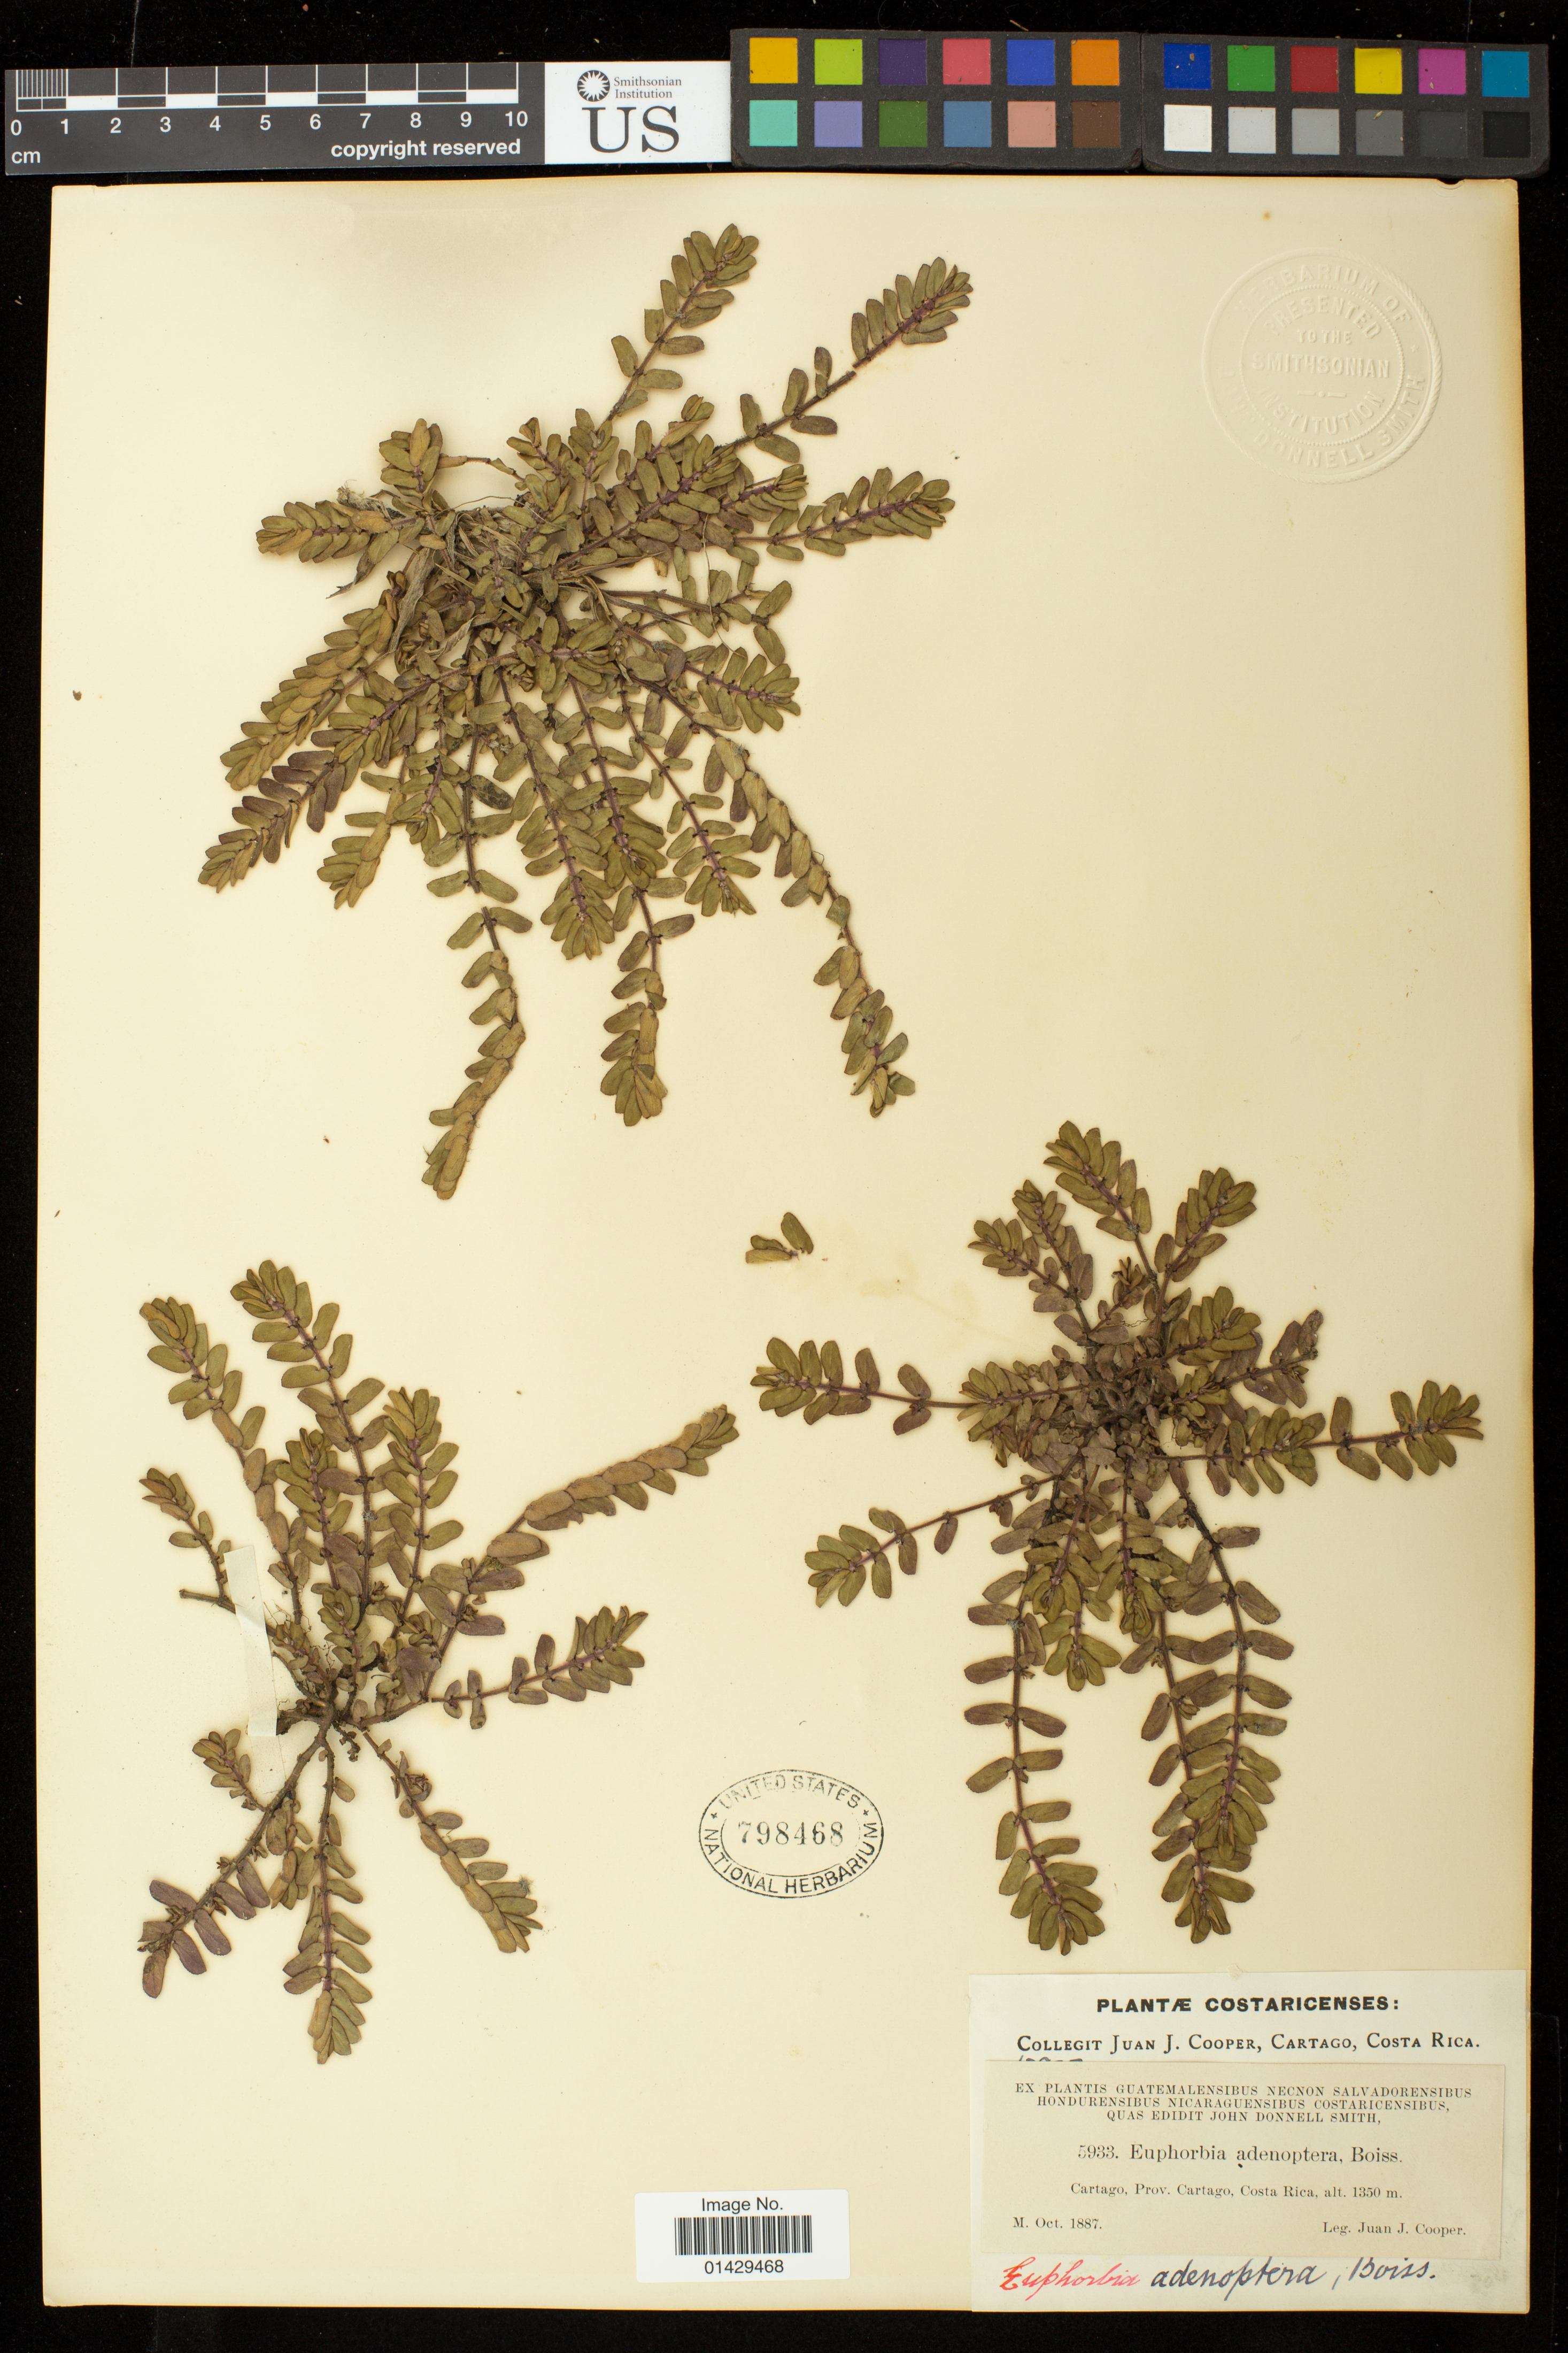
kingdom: Plantae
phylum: Tracheophyta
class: Magnoliopsida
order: Malpighiales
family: Euphorbiaceae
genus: Euphorbia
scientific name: Euphorbia densiflora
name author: (Klotzsch & Garcke) Klotzsch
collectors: J. J. Cooper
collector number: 5933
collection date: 1887-10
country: Costa Rica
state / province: Cartago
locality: Cartago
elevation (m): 1350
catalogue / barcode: US 798468